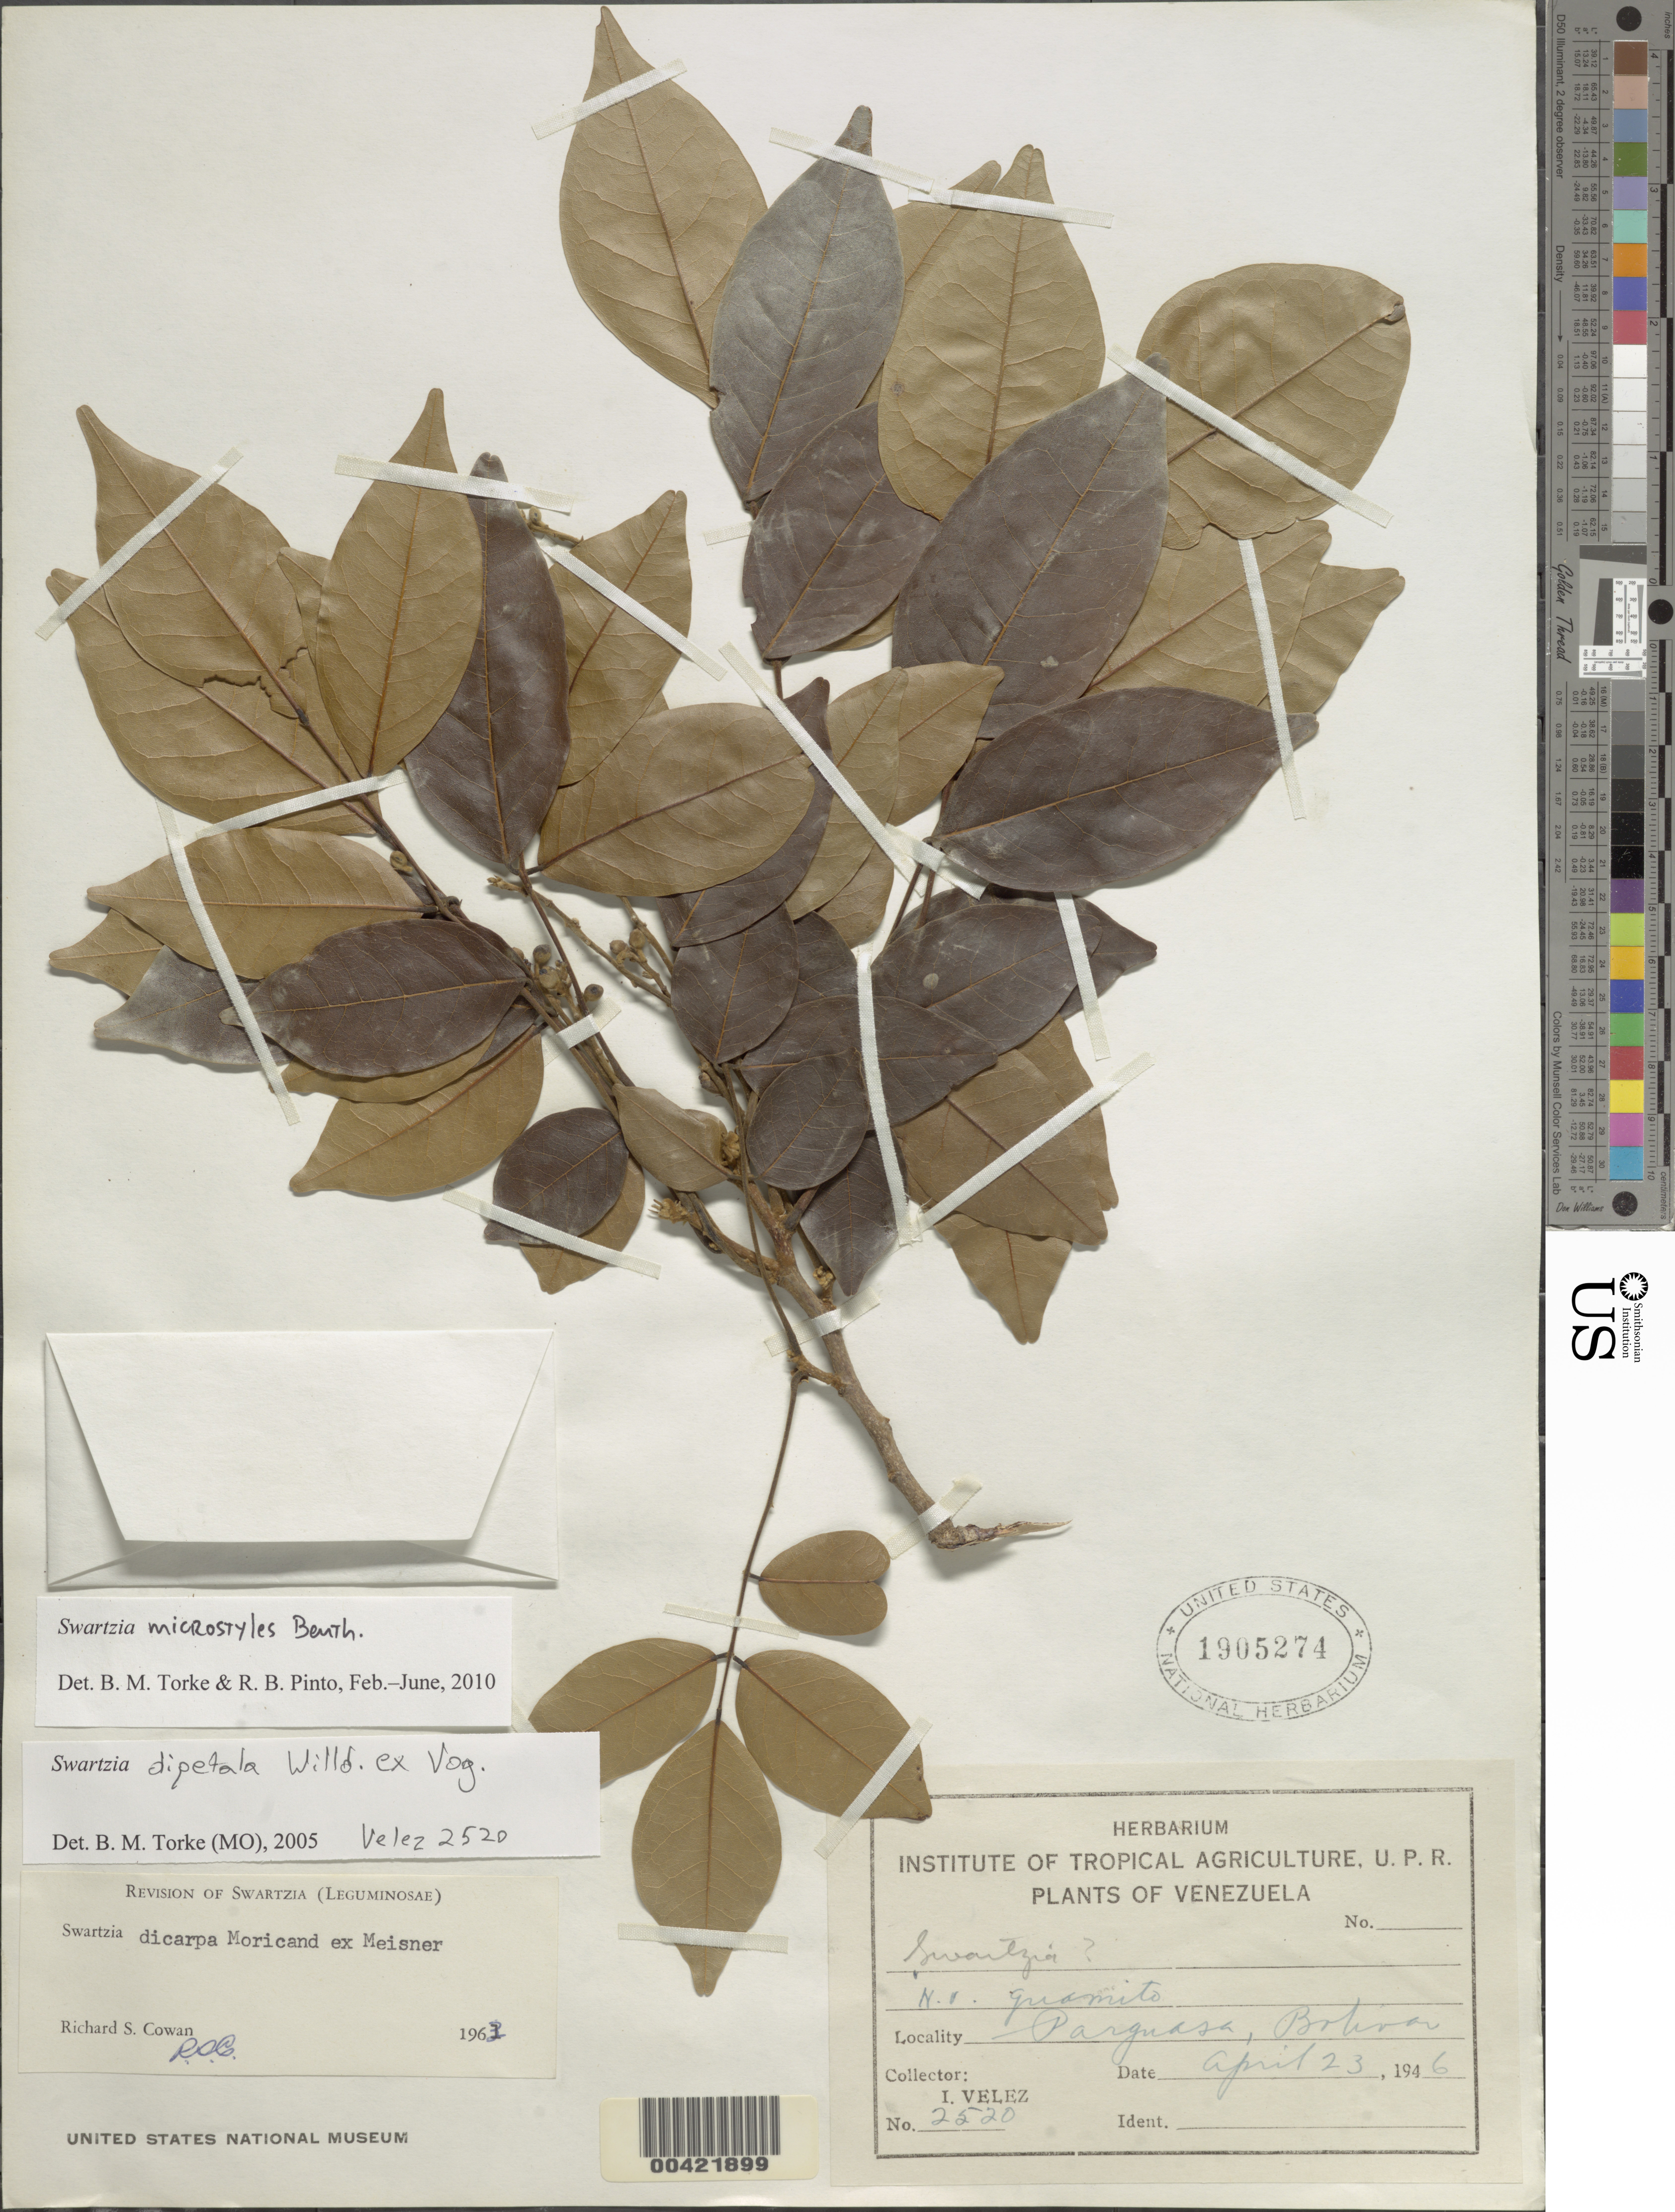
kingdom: Plantae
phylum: Tracheophyta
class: Magnoliopsida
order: Fabales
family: Fabaceae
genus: Swartzia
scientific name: Swartzia microstylis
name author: Benth.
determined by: Torke, B. M.; Pinto, R. B.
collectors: I. Vélez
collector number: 2520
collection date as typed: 23 Apr 1946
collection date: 1946-04-23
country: Venezuela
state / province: Bolivar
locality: Parguasa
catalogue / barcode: US 1905274